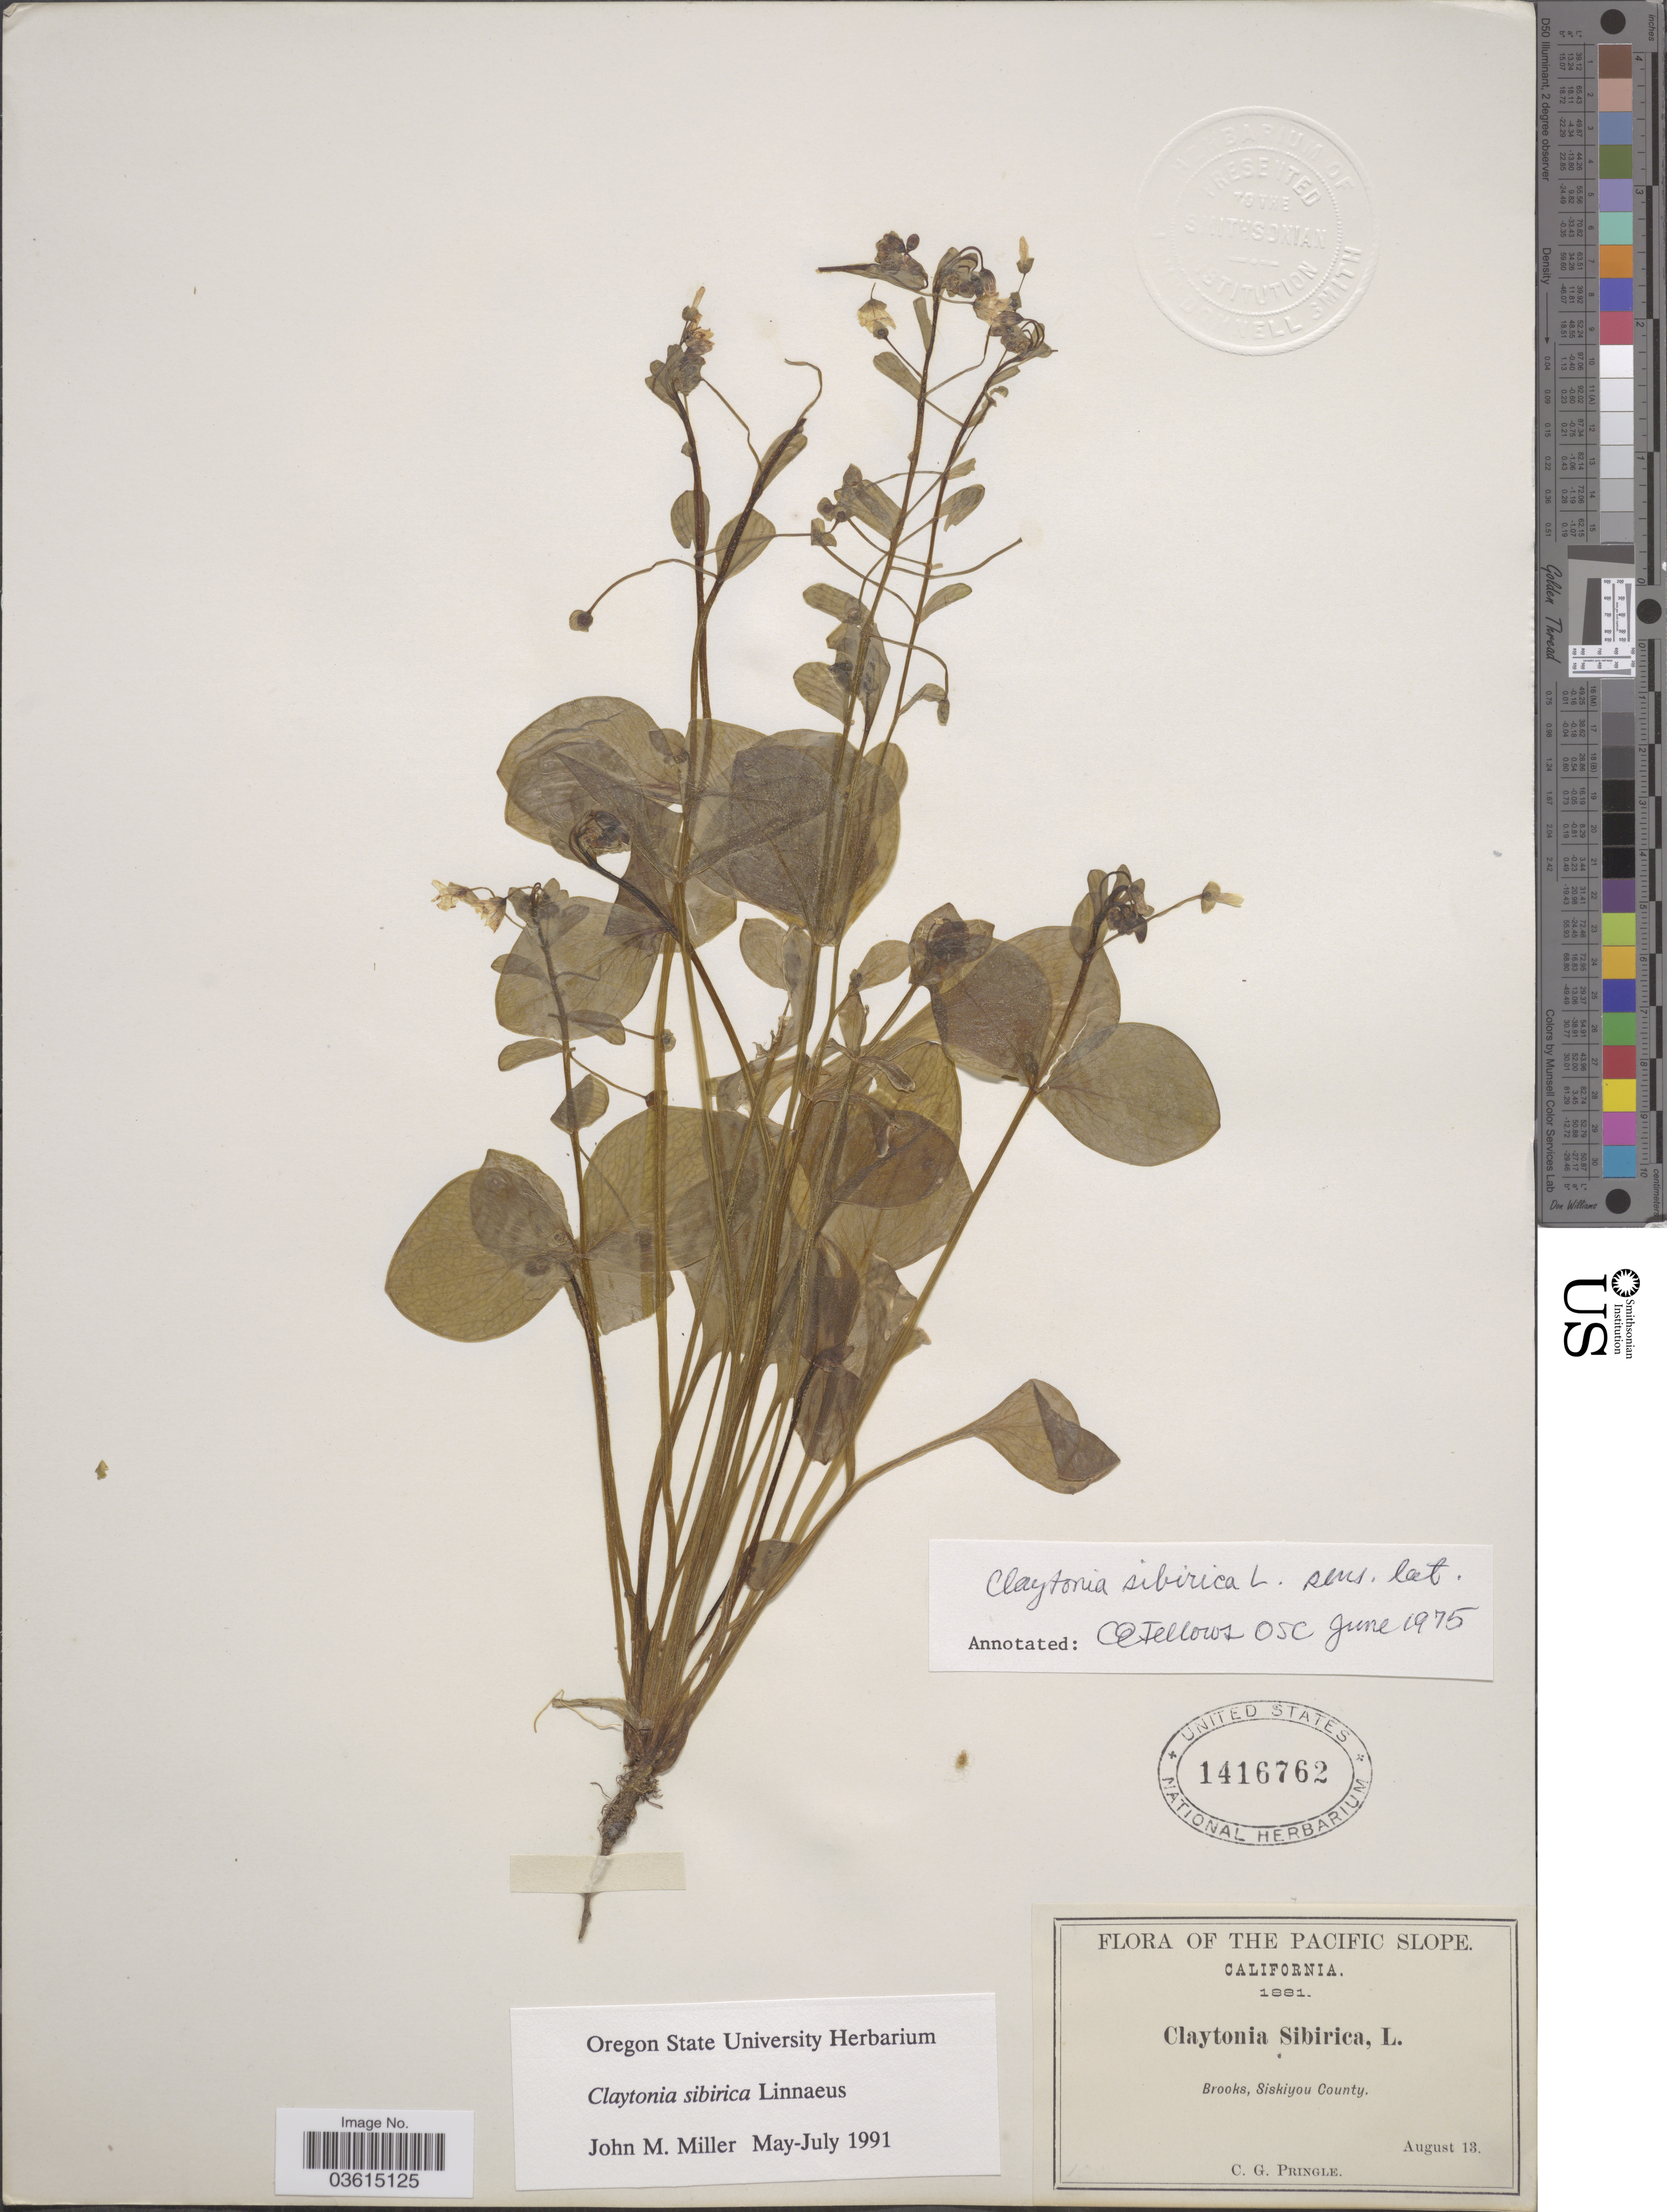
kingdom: Plantae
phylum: Tracheophyta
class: Magnoliopsida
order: Caryophyllales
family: Montiaceae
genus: Claytonia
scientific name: Claytonia sibirica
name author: L.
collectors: C. G. Pringle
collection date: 1881-08-13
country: United States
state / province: California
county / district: Siskiyou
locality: The Pacific Slope. Brooks, Siskiyou County.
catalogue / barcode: US 1416762